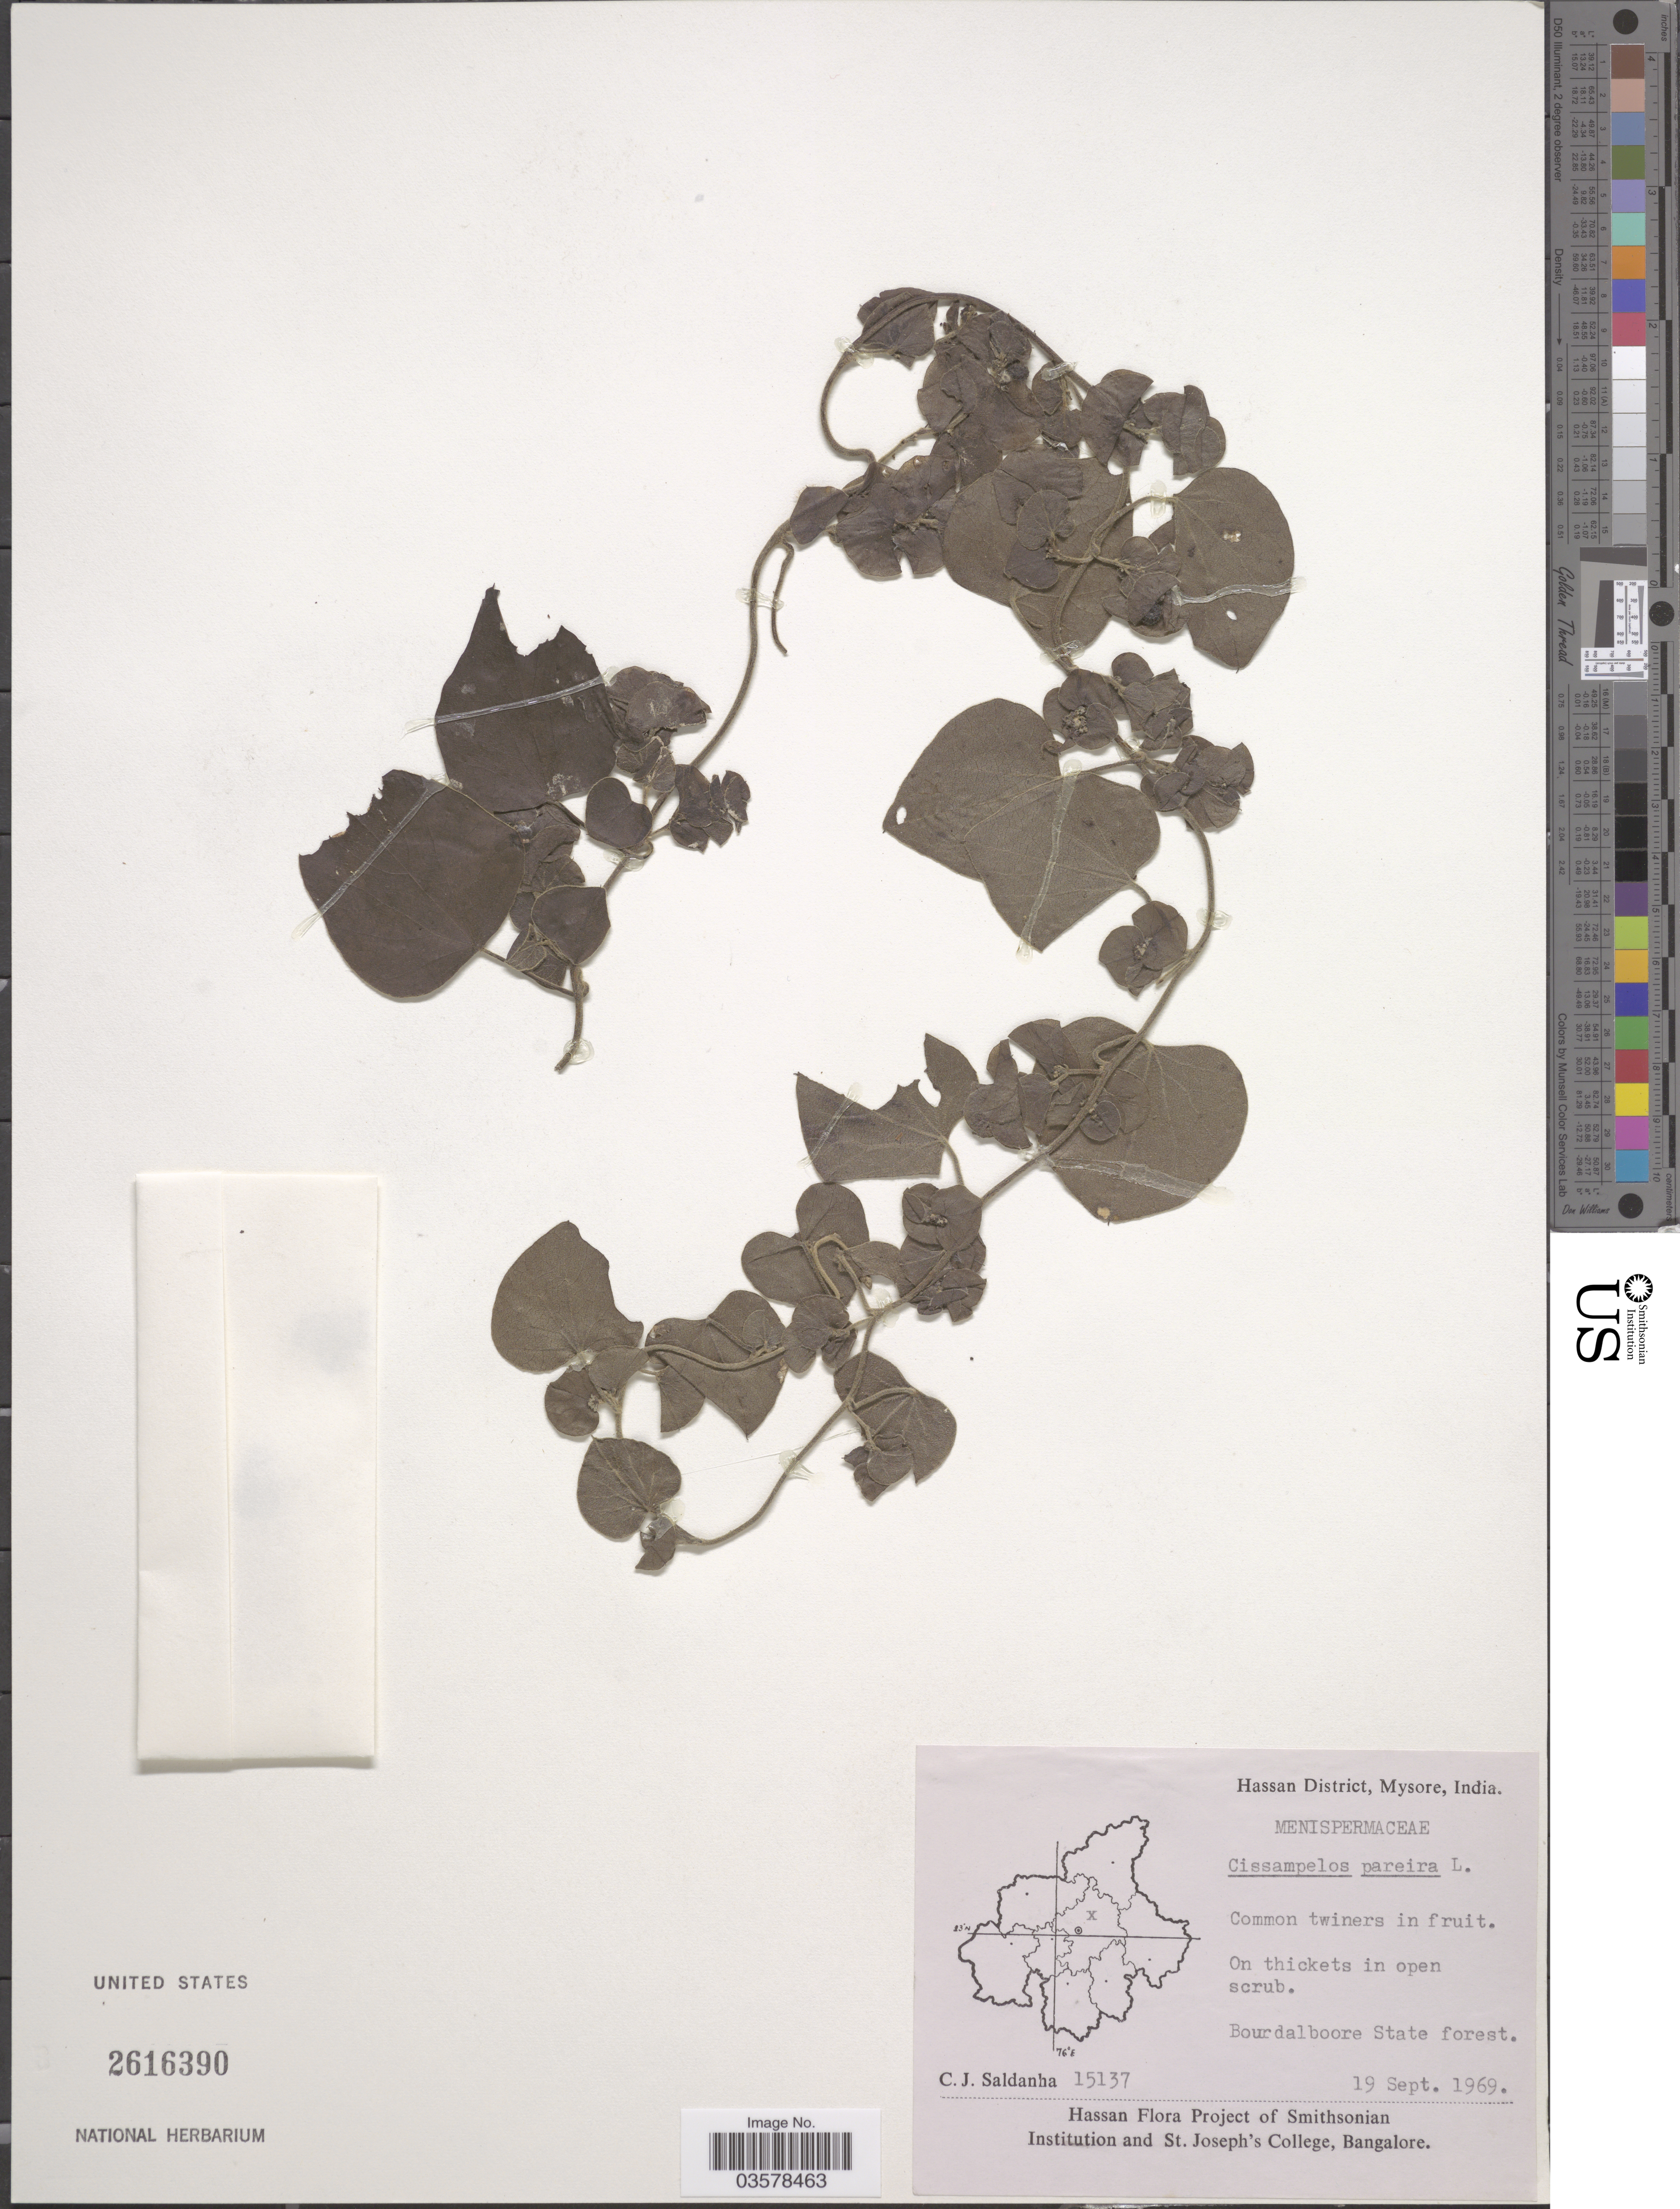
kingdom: Plantae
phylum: Tracheophyta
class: Magnoliopsida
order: Ranunculales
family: Menispermaceae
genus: Cissampelos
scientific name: Cissampelos pareira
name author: L.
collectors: C. J. Saldanha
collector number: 15137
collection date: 1969-09-19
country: India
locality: Hassan District, Mysore. Bourdalboore State forest.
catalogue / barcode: US 2616390